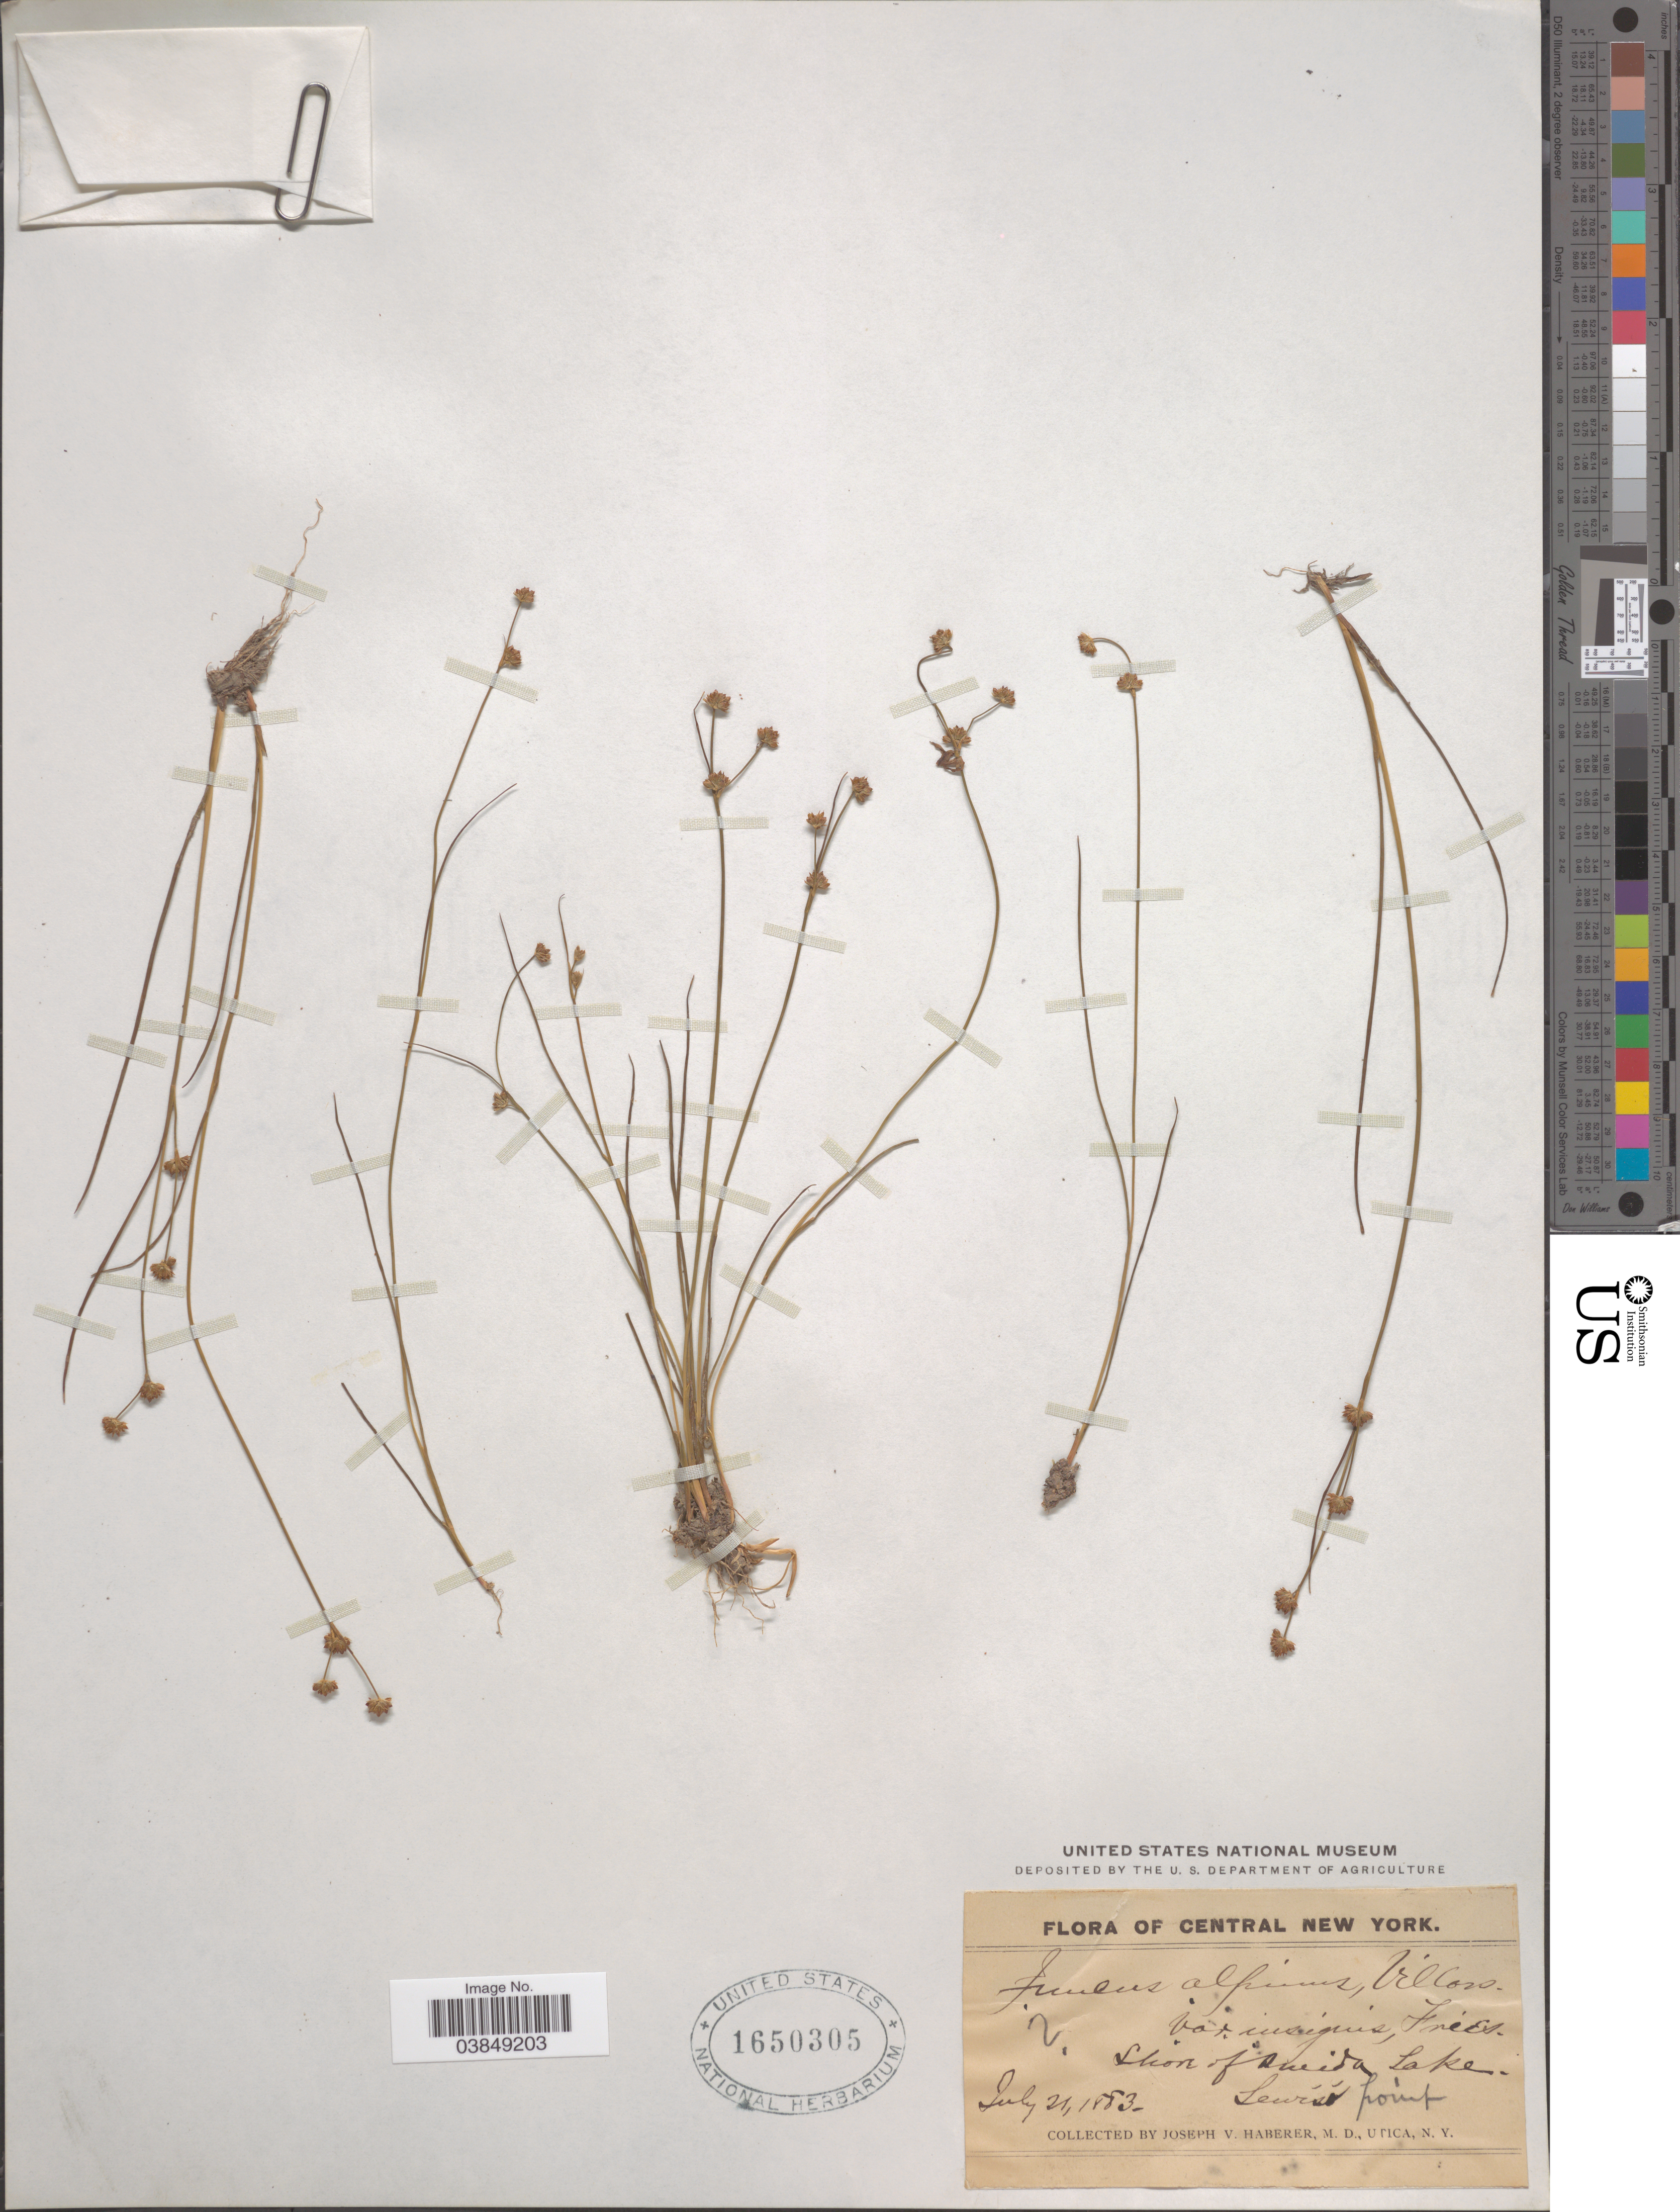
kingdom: Plantae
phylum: Tracheophyta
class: Liliopsida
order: Poales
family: Juncaceae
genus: Juncus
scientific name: Juncus alpinus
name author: Vill.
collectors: J. V. Haberer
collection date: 1883-07-21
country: United States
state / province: New York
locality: Central New York. Shore of Oneida Lake. Lewis' Point.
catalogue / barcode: US 1650305